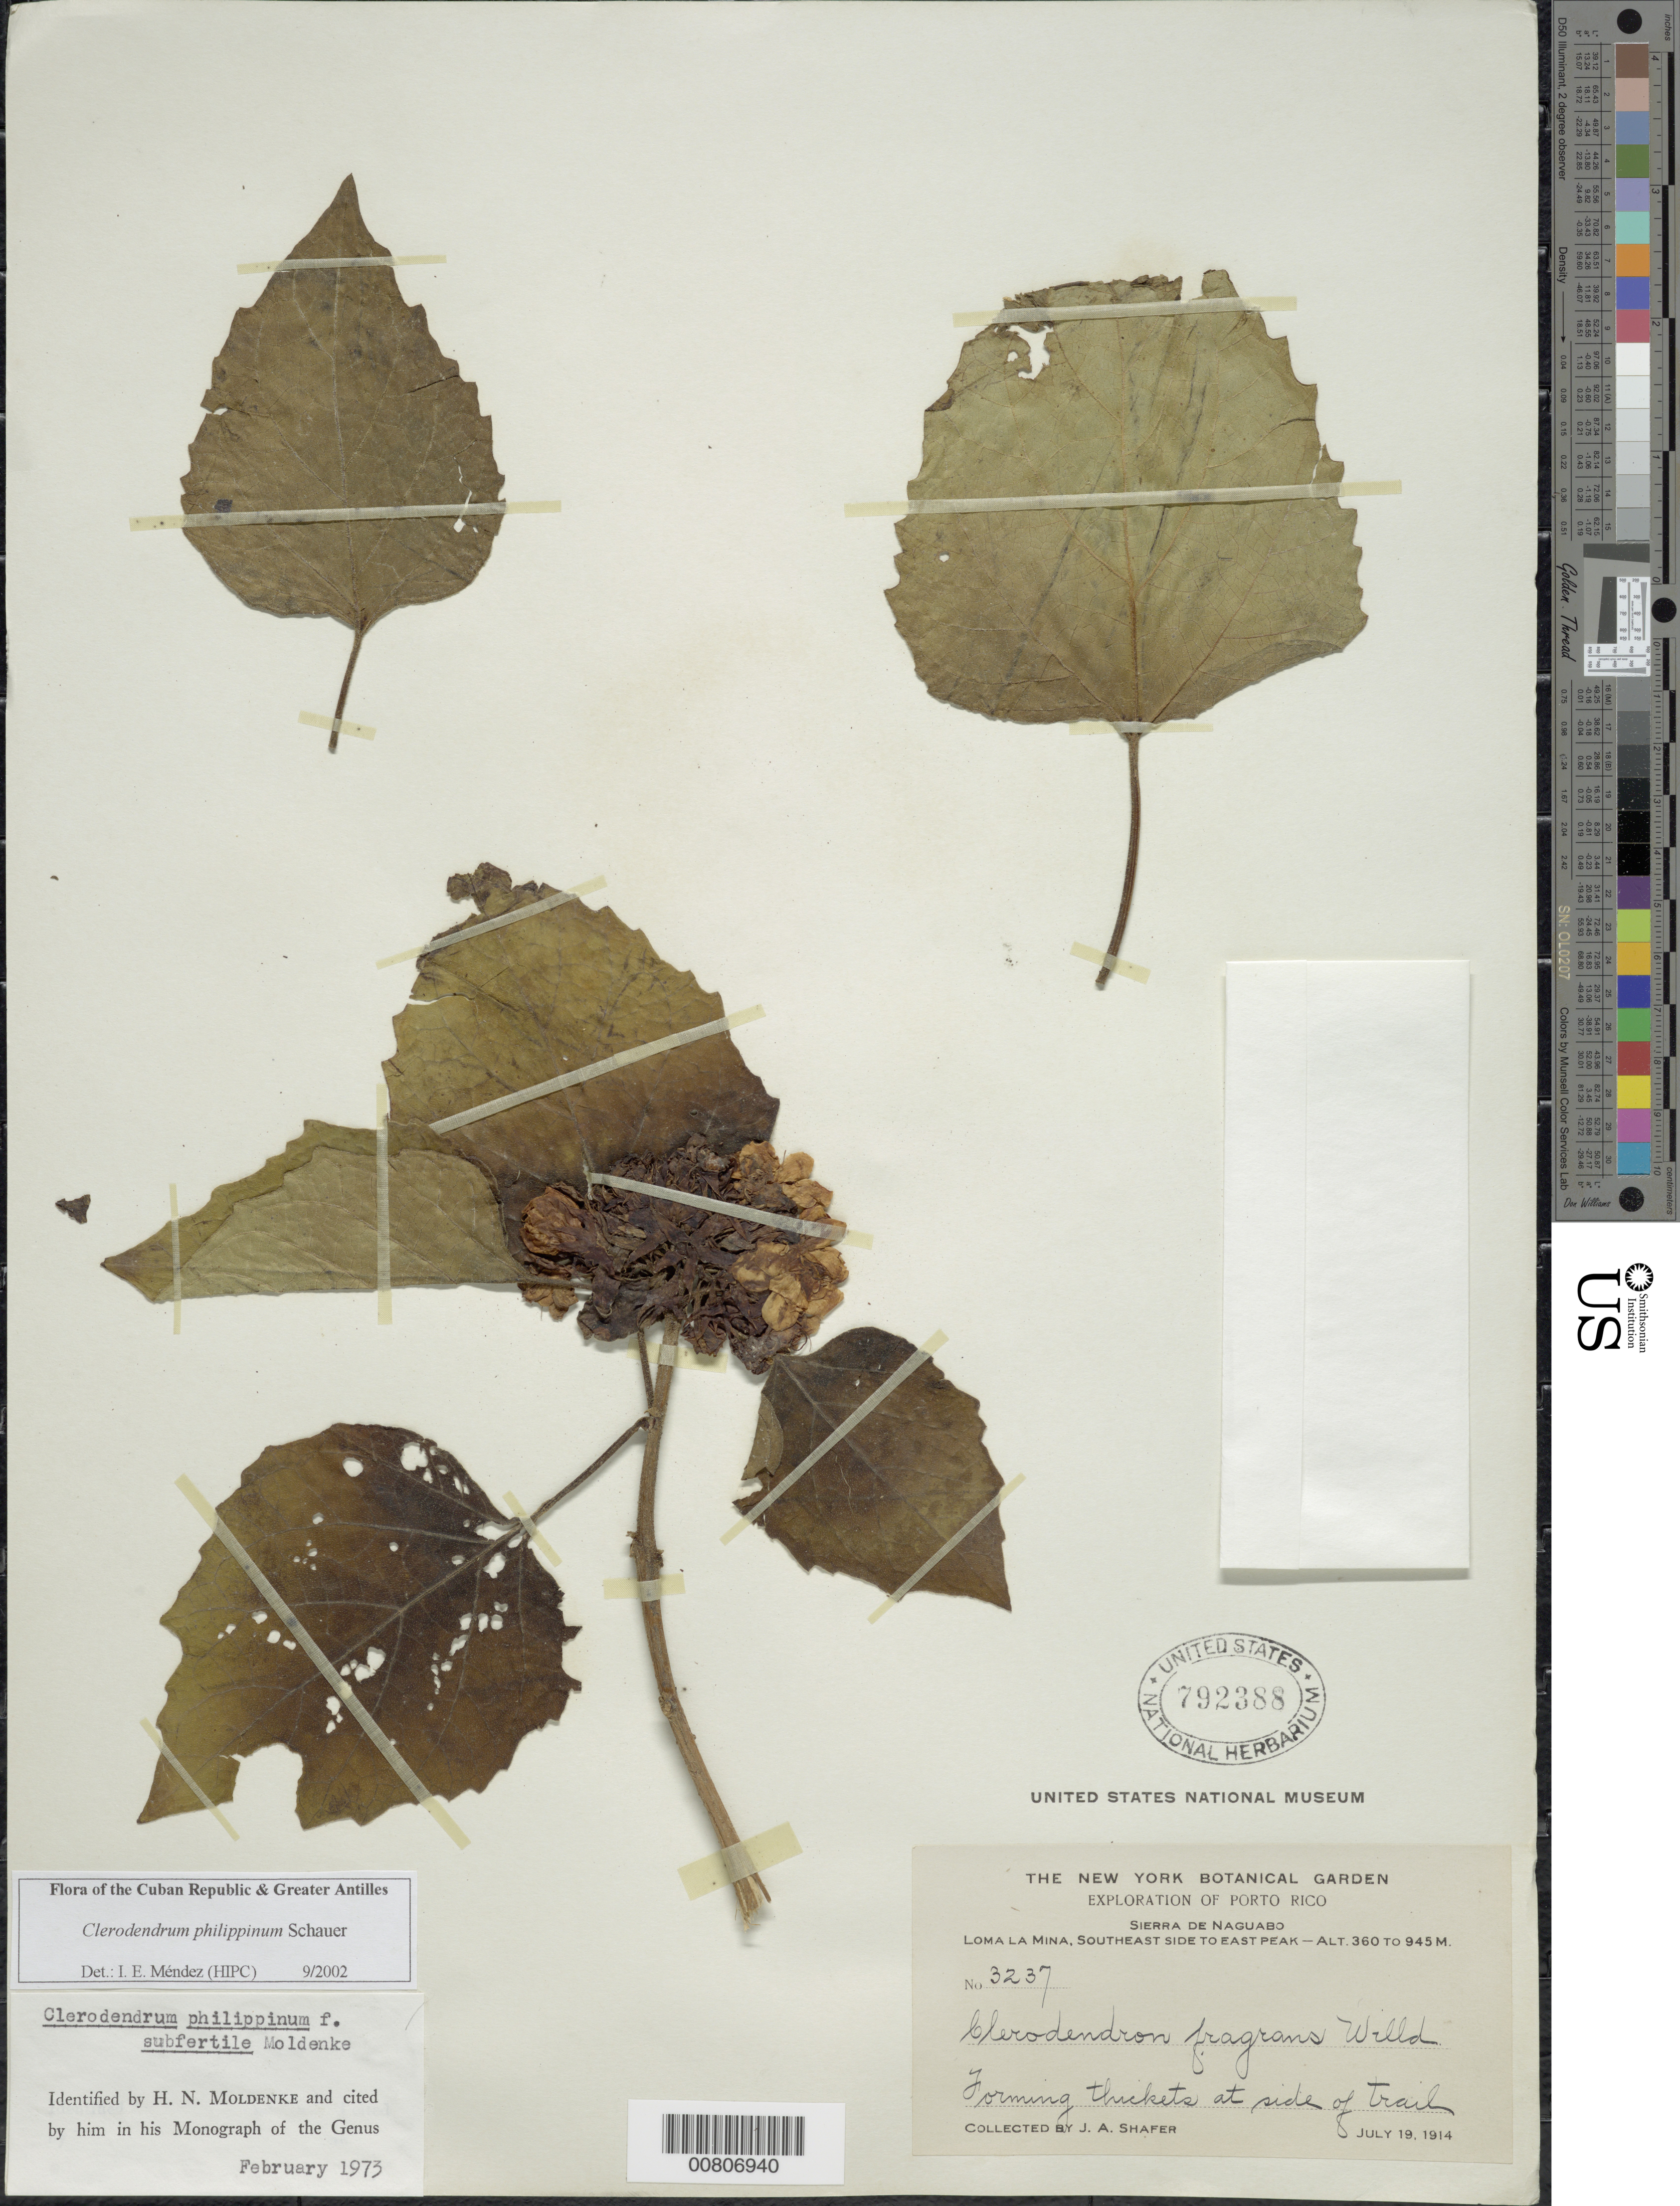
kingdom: Plantae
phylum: Tracheophyta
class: Magnoliopsida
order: Lamiales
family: Lamiaceae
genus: Clerodendrum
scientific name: Clerodendrum chinense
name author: (Osbeck) Mabb.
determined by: Méndez, Isidro E., (HIPC)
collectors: J. A. Shafer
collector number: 3237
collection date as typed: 19 Jul 1914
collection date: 1914-07-19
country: Puerto Rico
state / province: Naguabo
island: Puerto Rico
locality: Sierra de Naguabo, Loma La Mina, SE sie to East peak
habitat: Forming thickets at side of trail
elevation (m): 360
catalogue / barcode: US 792388